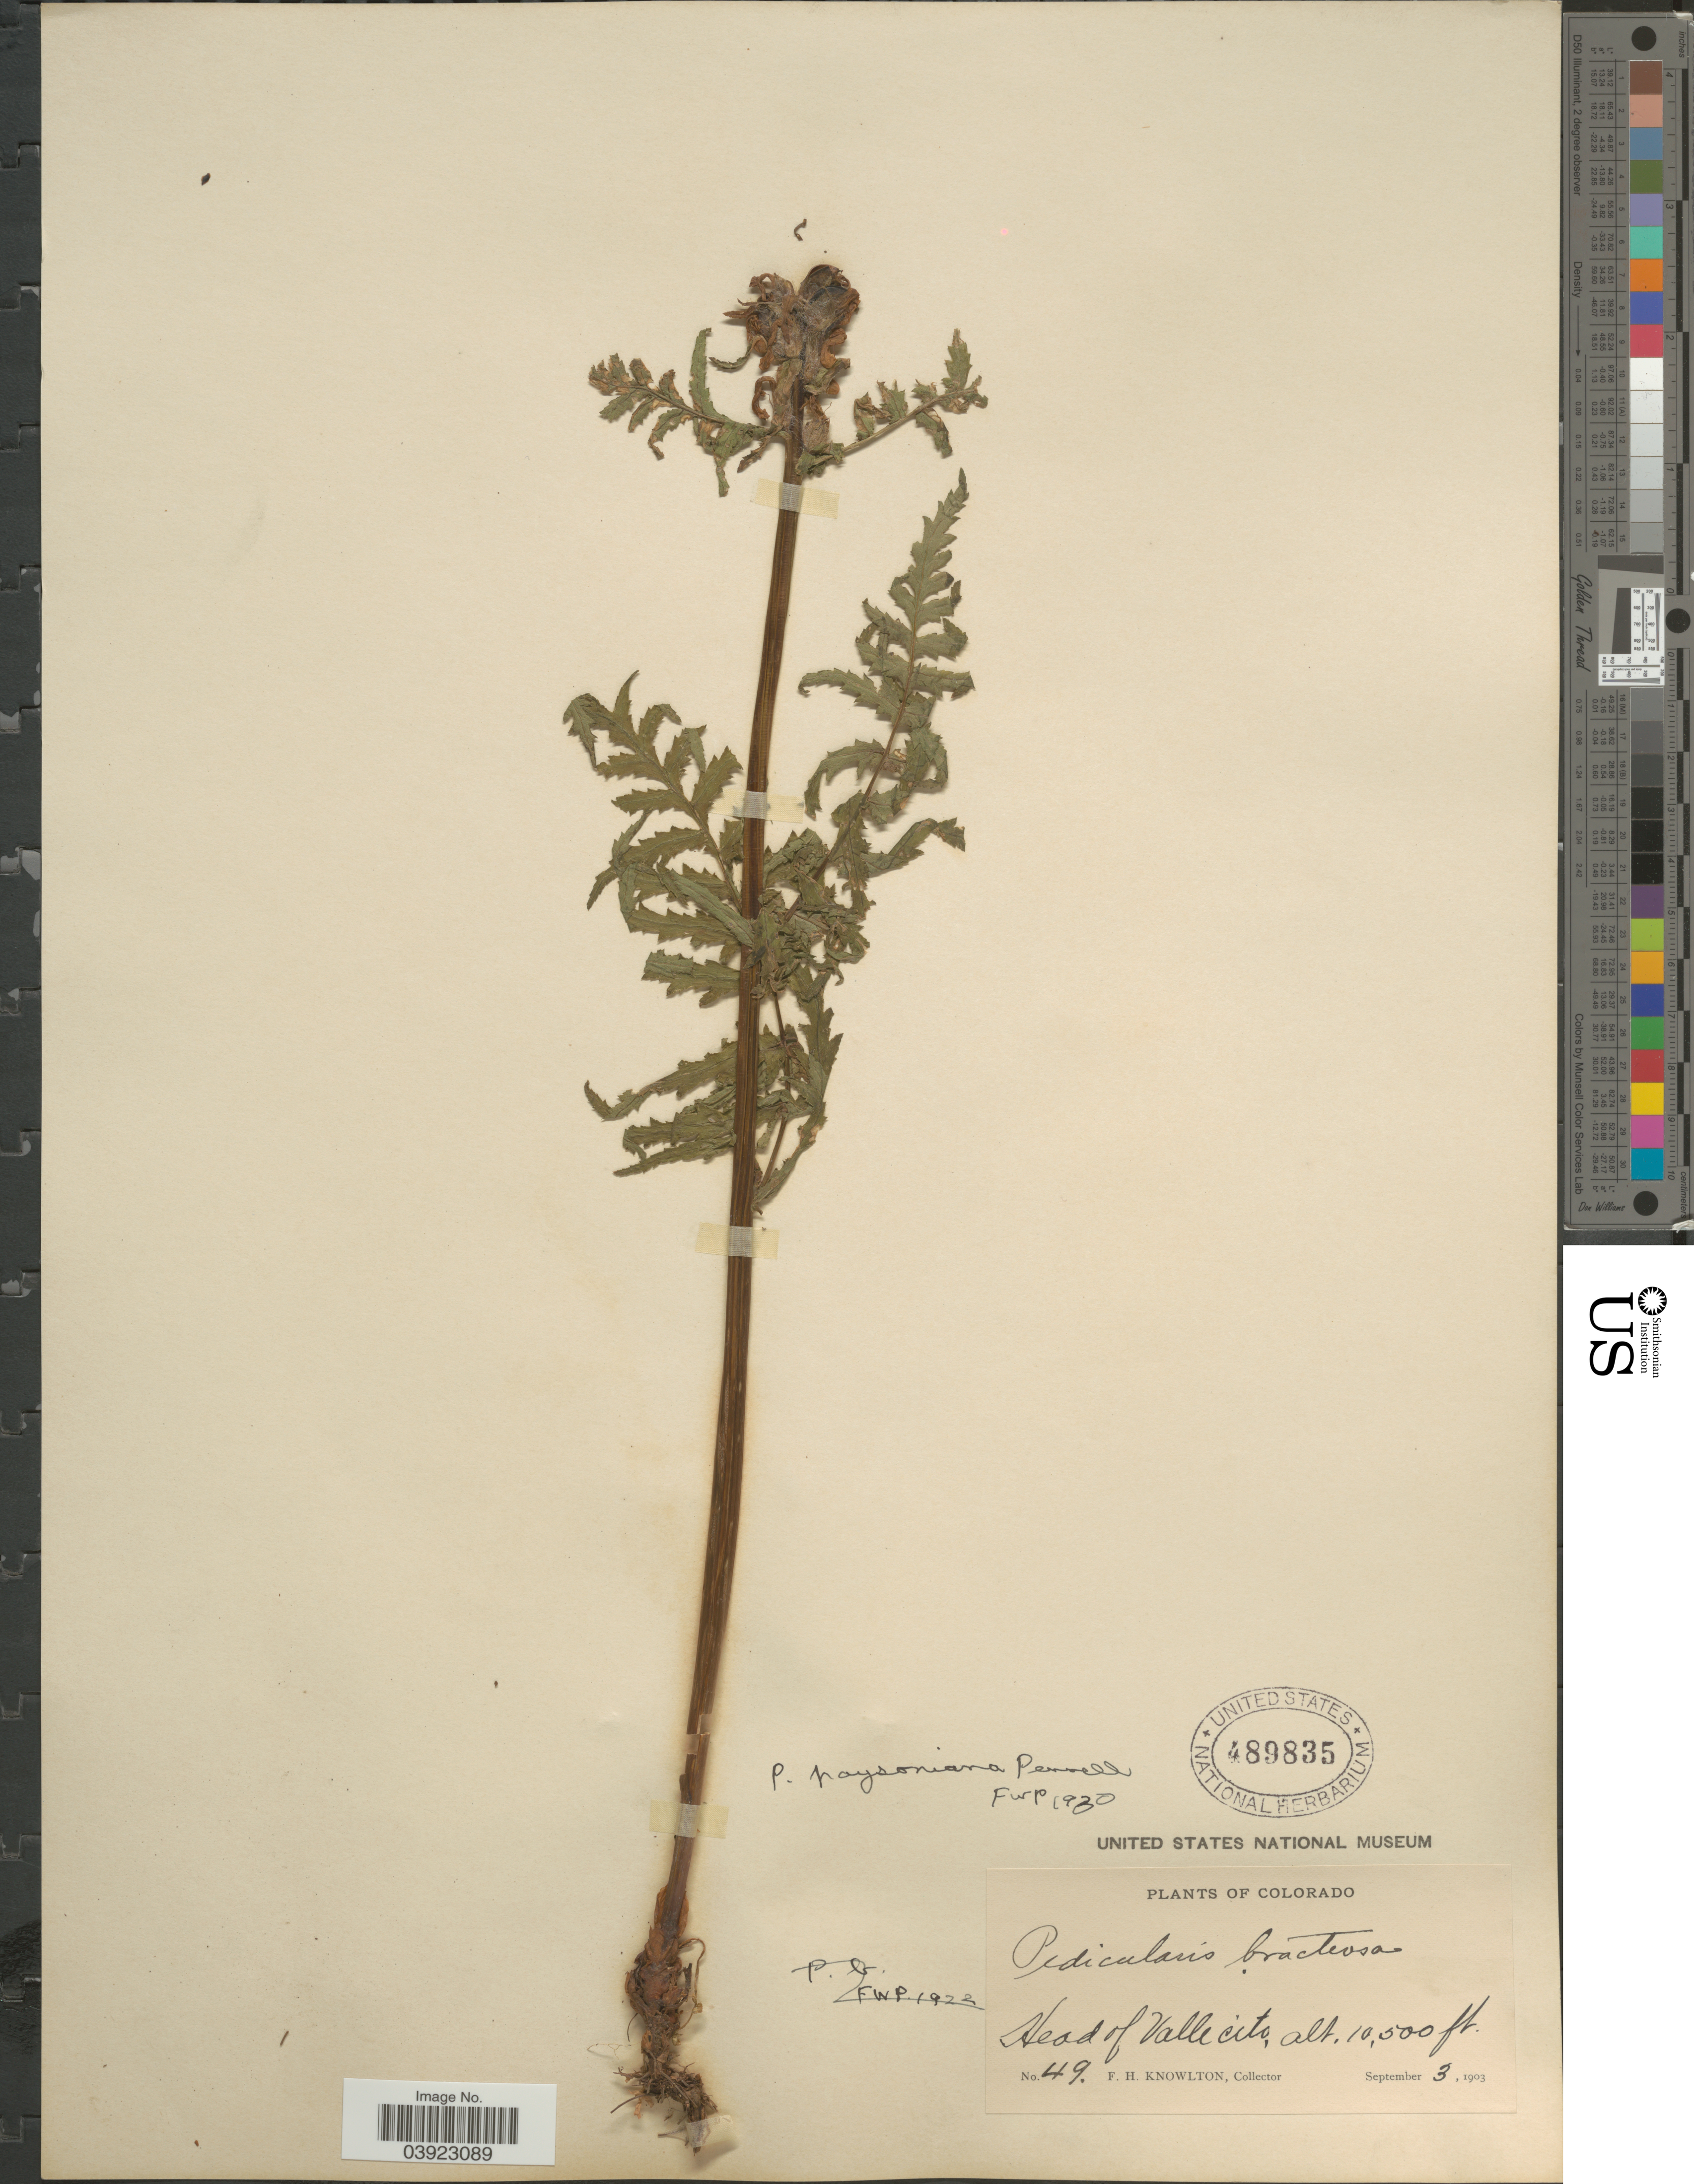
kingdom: Plantae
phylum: Tracheophyta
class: Magnoliopsida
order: Lamiales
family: Orobanchaceae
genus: Pedicularis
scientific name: Pedicularis paysoniana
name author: Pennell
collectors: F. H. Knowlton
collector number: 49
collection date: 1903-09-03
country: United States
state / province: Colorado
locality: Head of Vallecito.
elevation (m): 3200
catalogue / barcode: US 489835